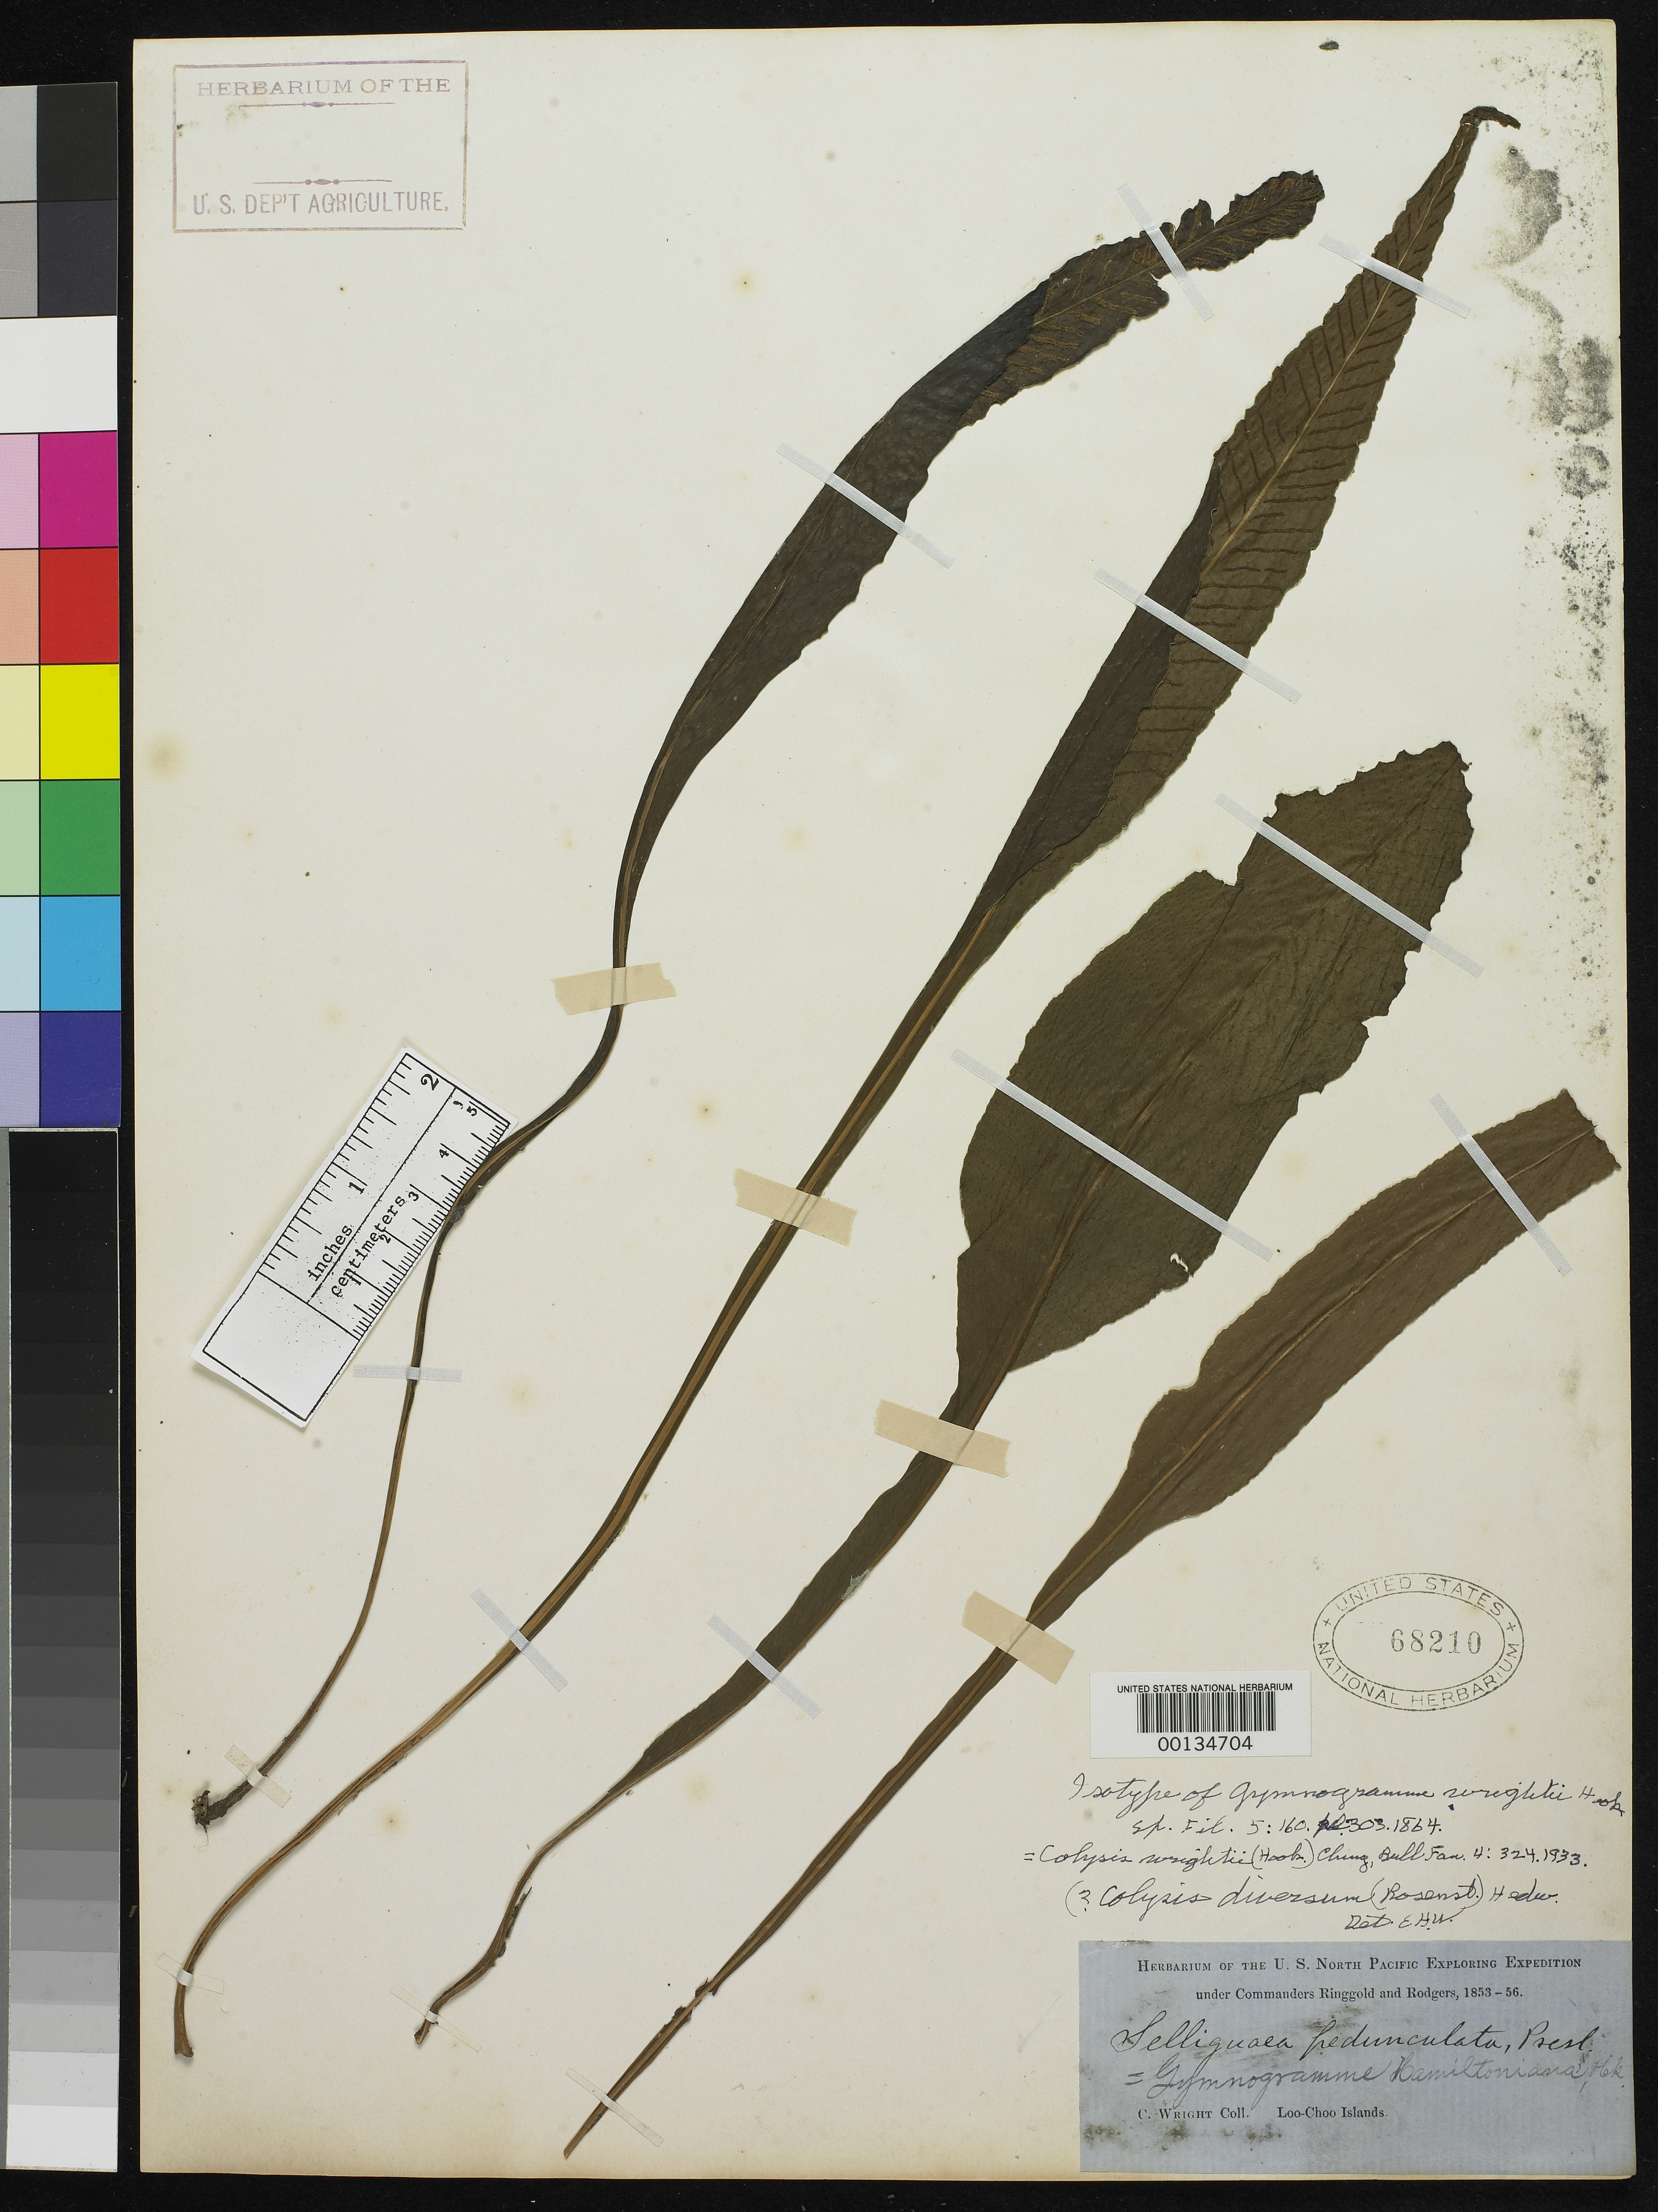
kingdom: Plantae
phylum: Tracheophyta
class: Polypodiopsida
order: Polypodiales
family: Pteridaceae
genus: Gymnogramma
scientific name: Gymnogramma wrightii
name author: Hook.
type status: Isotype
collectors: C. Wright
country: Japan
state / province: Okinawa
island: Ryukyu Is.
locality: Ryukyu islands.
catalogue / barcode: US 68210